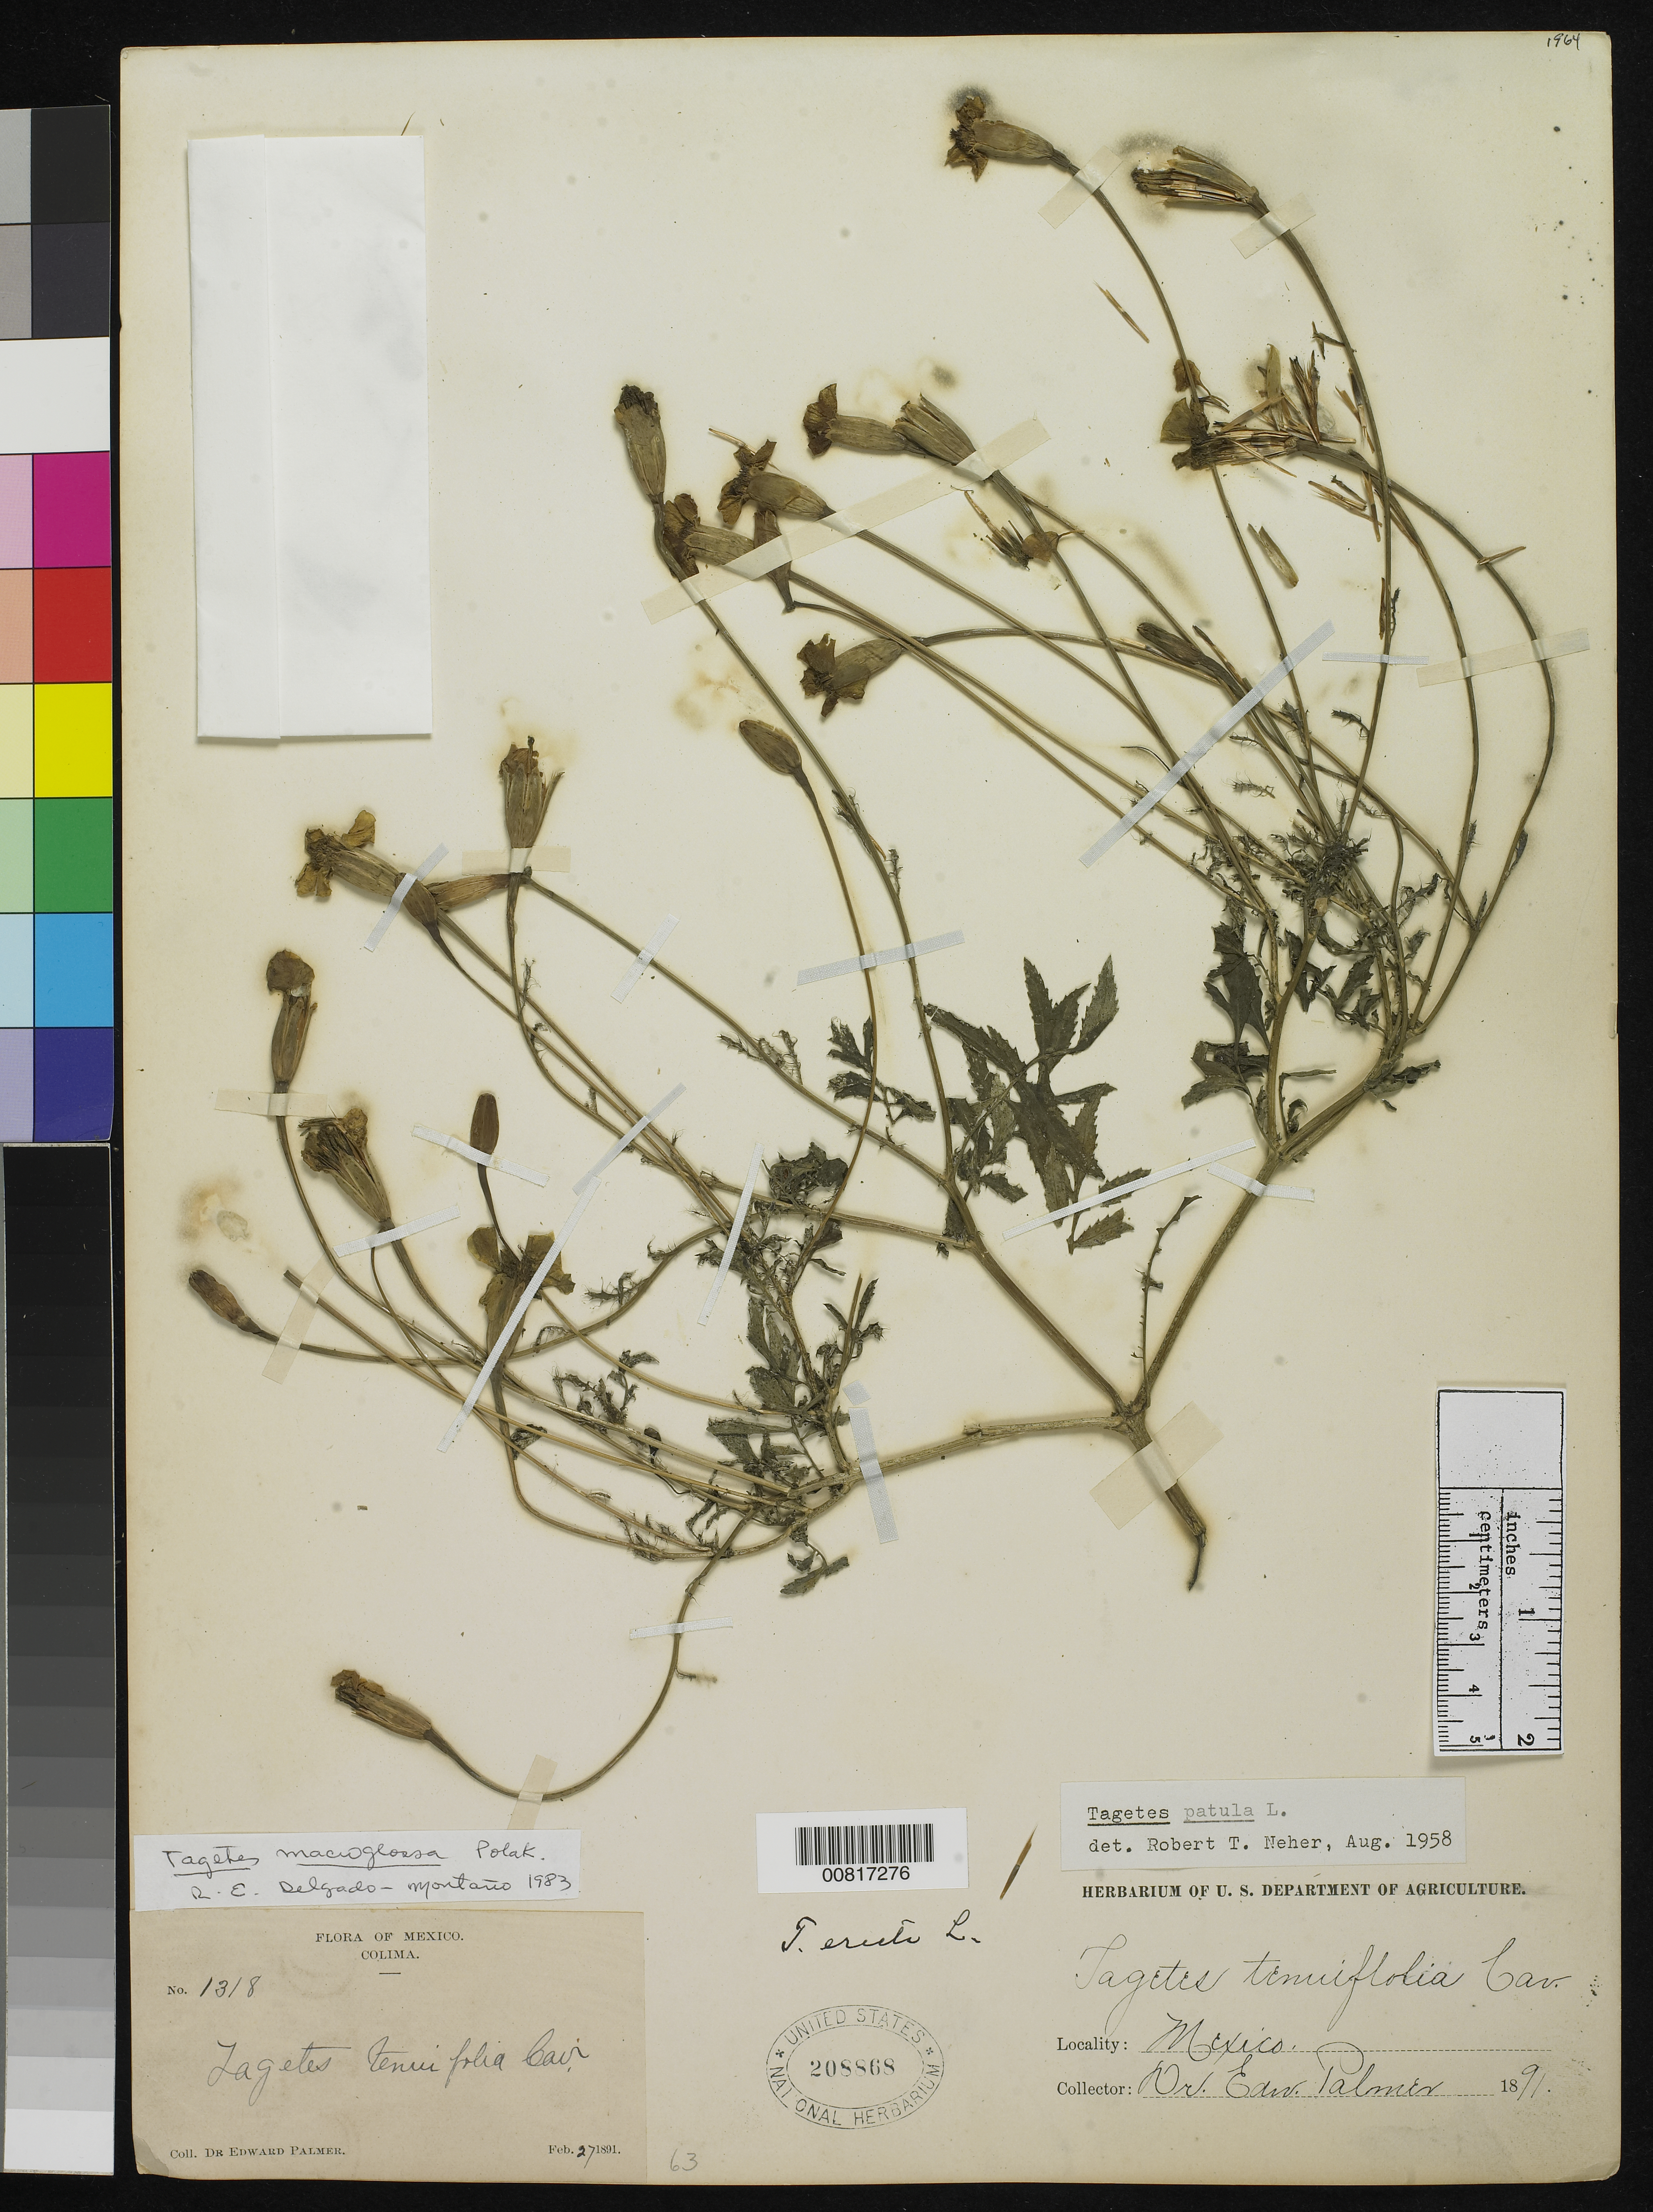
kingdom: Plantae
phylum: Tracheophyta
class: Magnoliopsida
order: Asterales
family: Asteraceae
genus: Tagetes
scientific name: Tagetes macroglossa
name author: Polak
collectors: E. Palmer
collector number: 1318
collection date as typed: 27 Feb 1891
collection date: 1891-02-27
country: Mexico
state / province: Colima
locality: Colima.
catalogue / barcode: US 208868